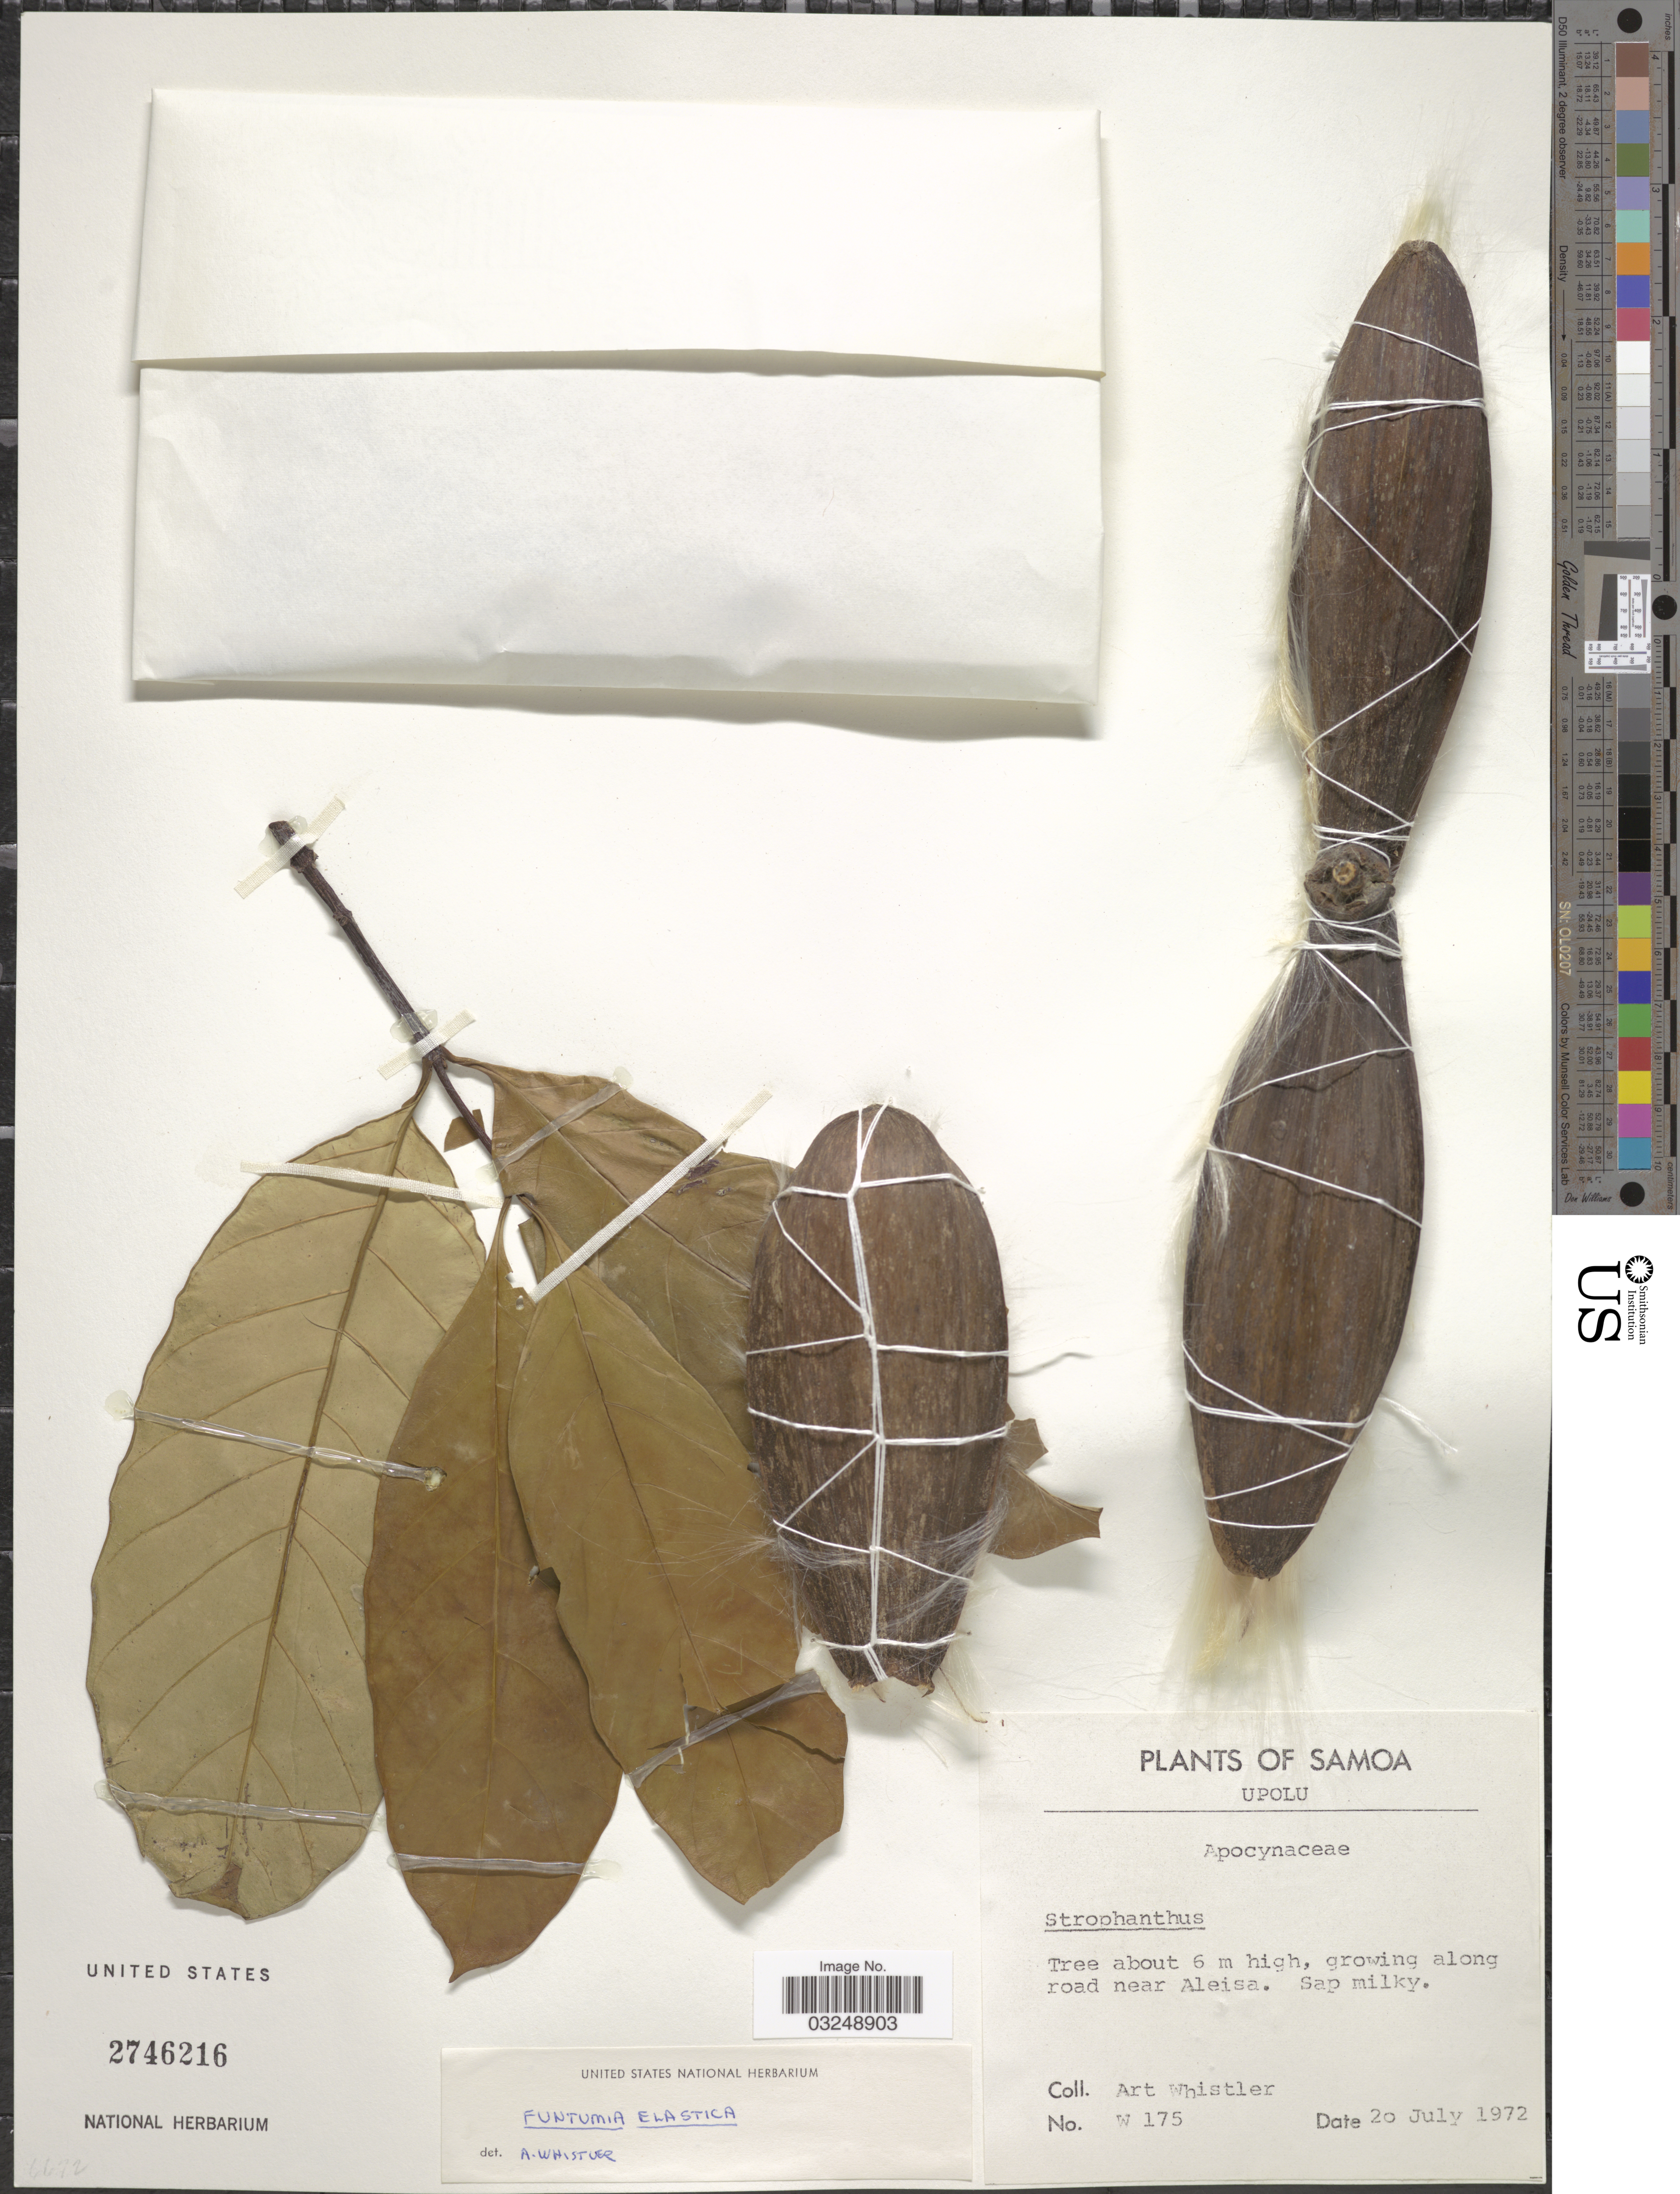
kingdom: Plantae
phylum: Tracheophyta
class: Magnoliopsida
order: Gentianales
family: Apocynaceae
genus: Funtumia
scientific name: Funtumia elastica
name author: Stapf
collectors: A. Whistler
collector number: W 175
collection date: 1972-07-20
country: Samoa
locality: Samoa. Upolu, growing along road near Aleisa.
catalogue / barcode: US 2746216